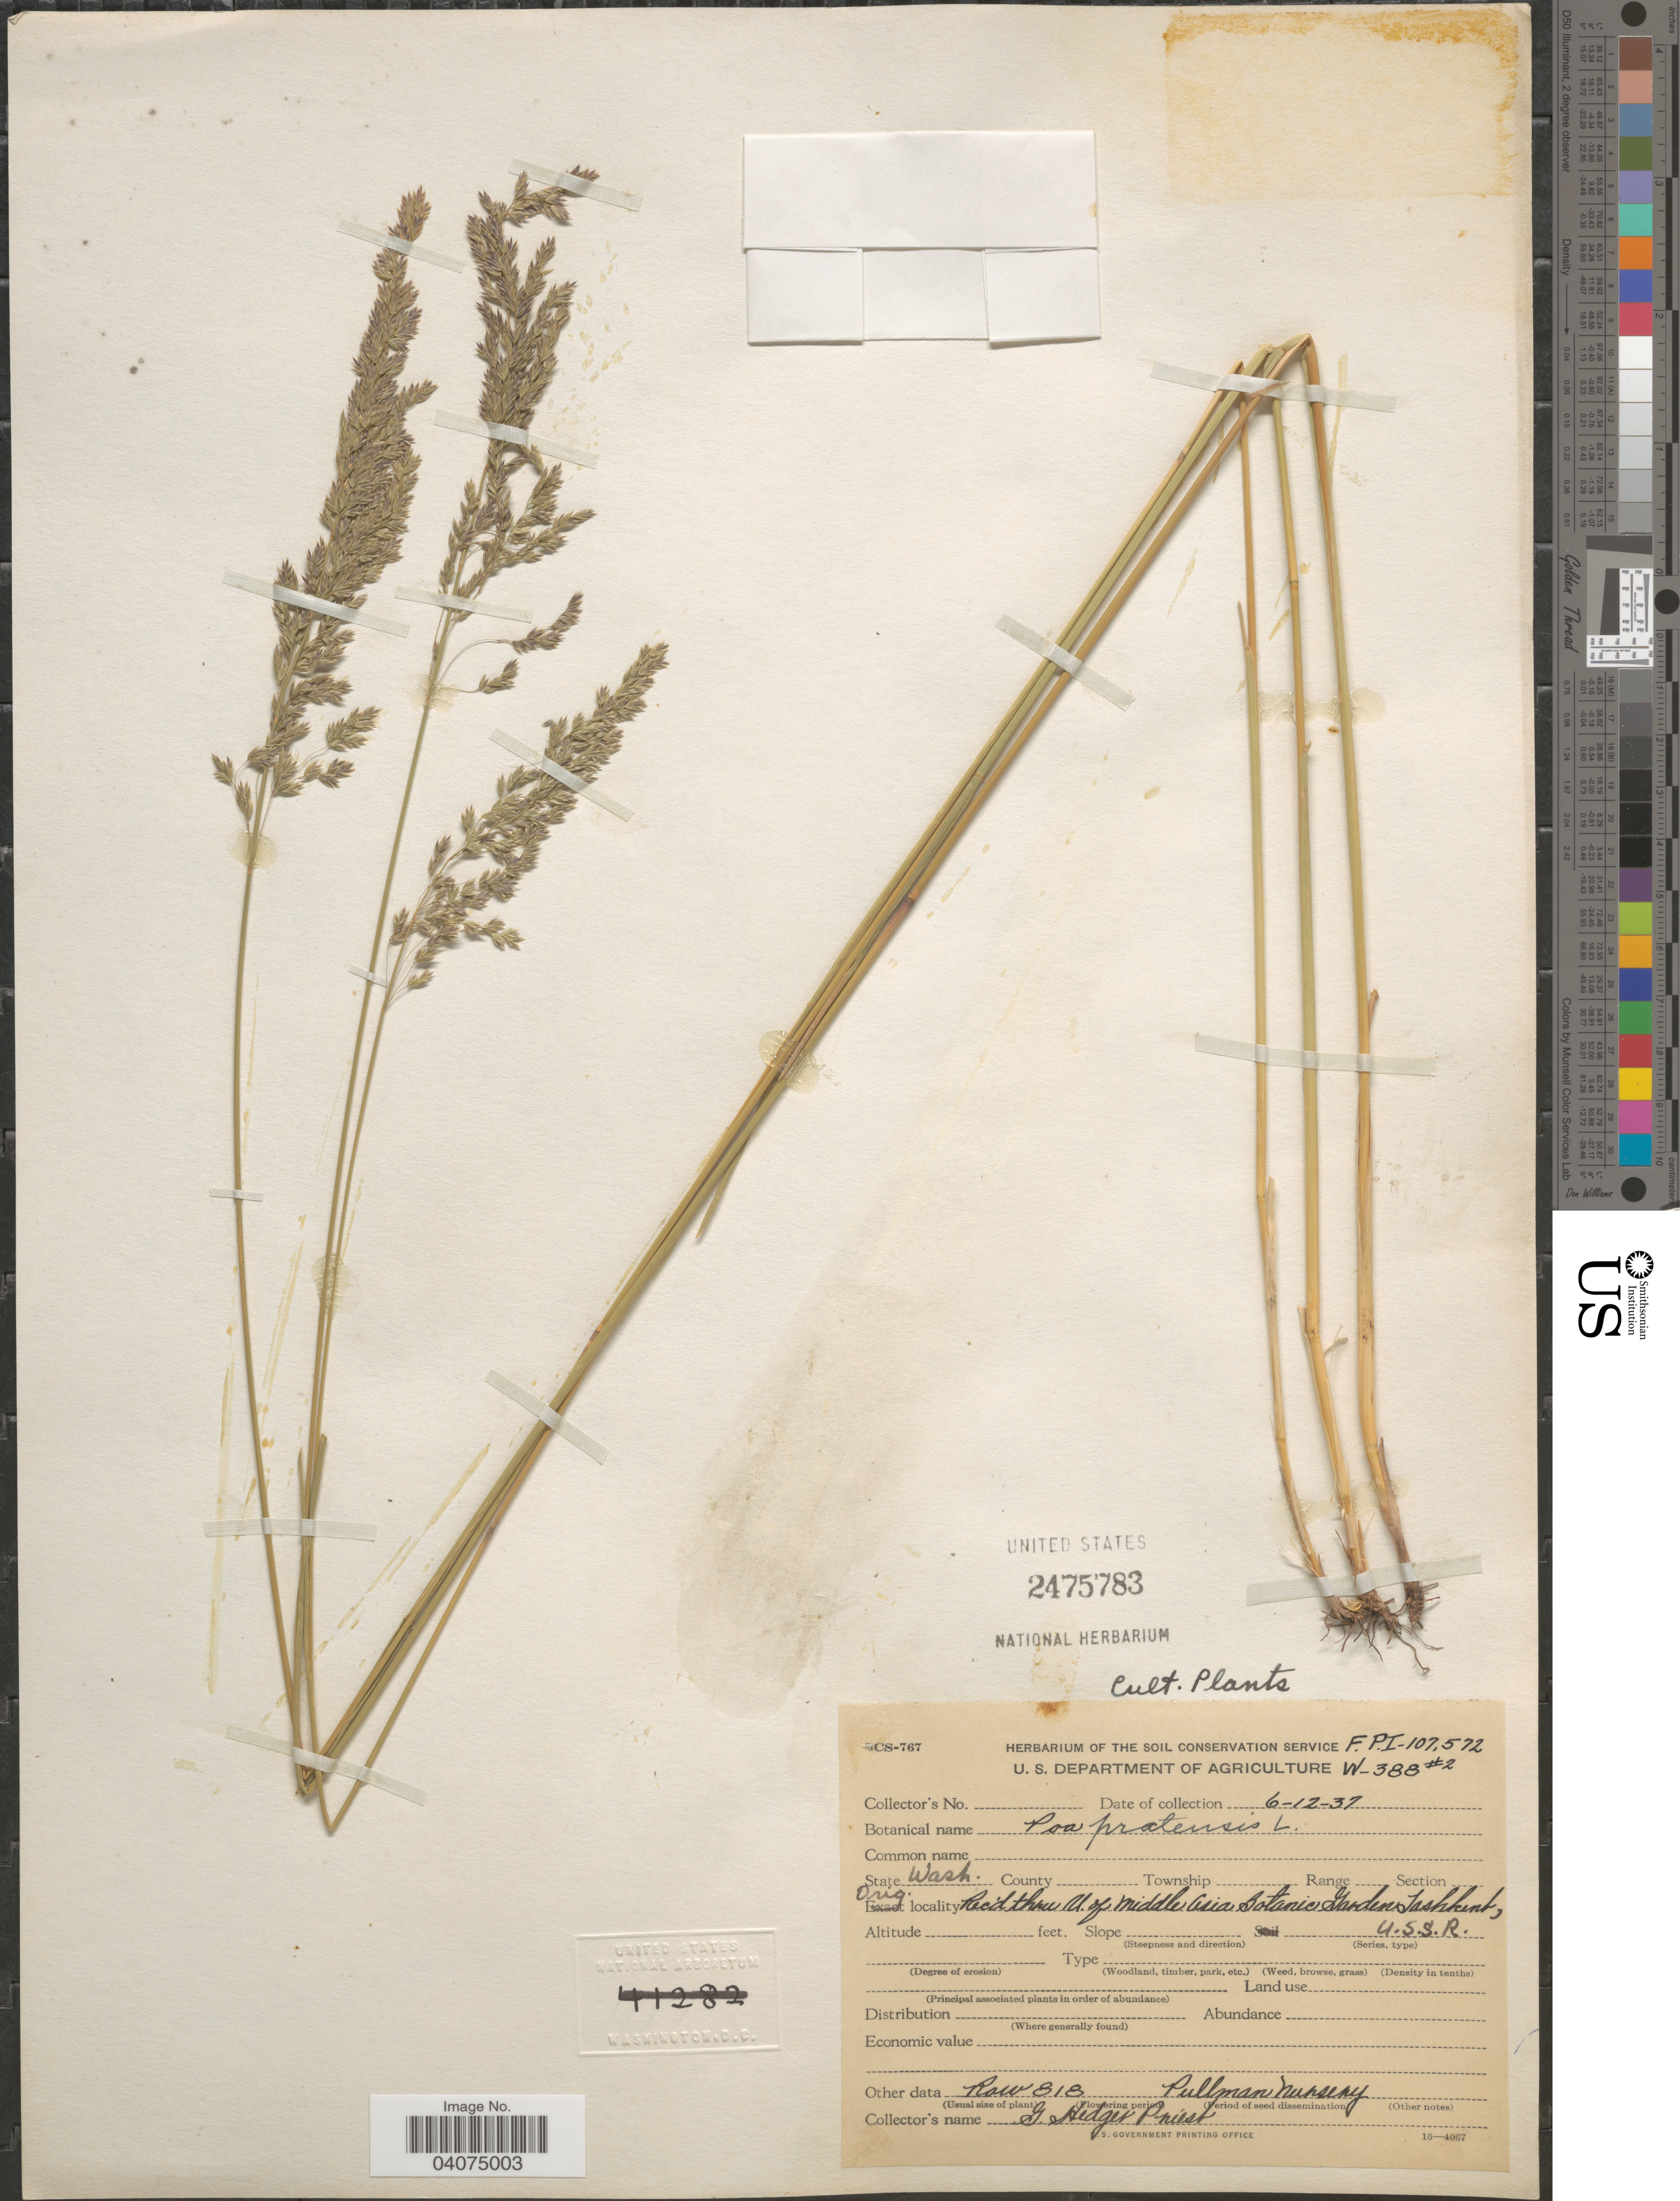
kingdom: Plantae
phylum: Tracheophyta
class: Liliopsida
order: Poales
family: Poaceae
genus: Poa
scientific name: Poa pratensis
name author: L.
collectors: G. Priest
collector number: FPI-107572?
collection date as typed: Transcribed d/m/y: 12/6/37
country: United States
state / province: Washington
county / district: Whitman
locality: Row 818 Pullman Nursery.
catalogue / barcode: US 2475783